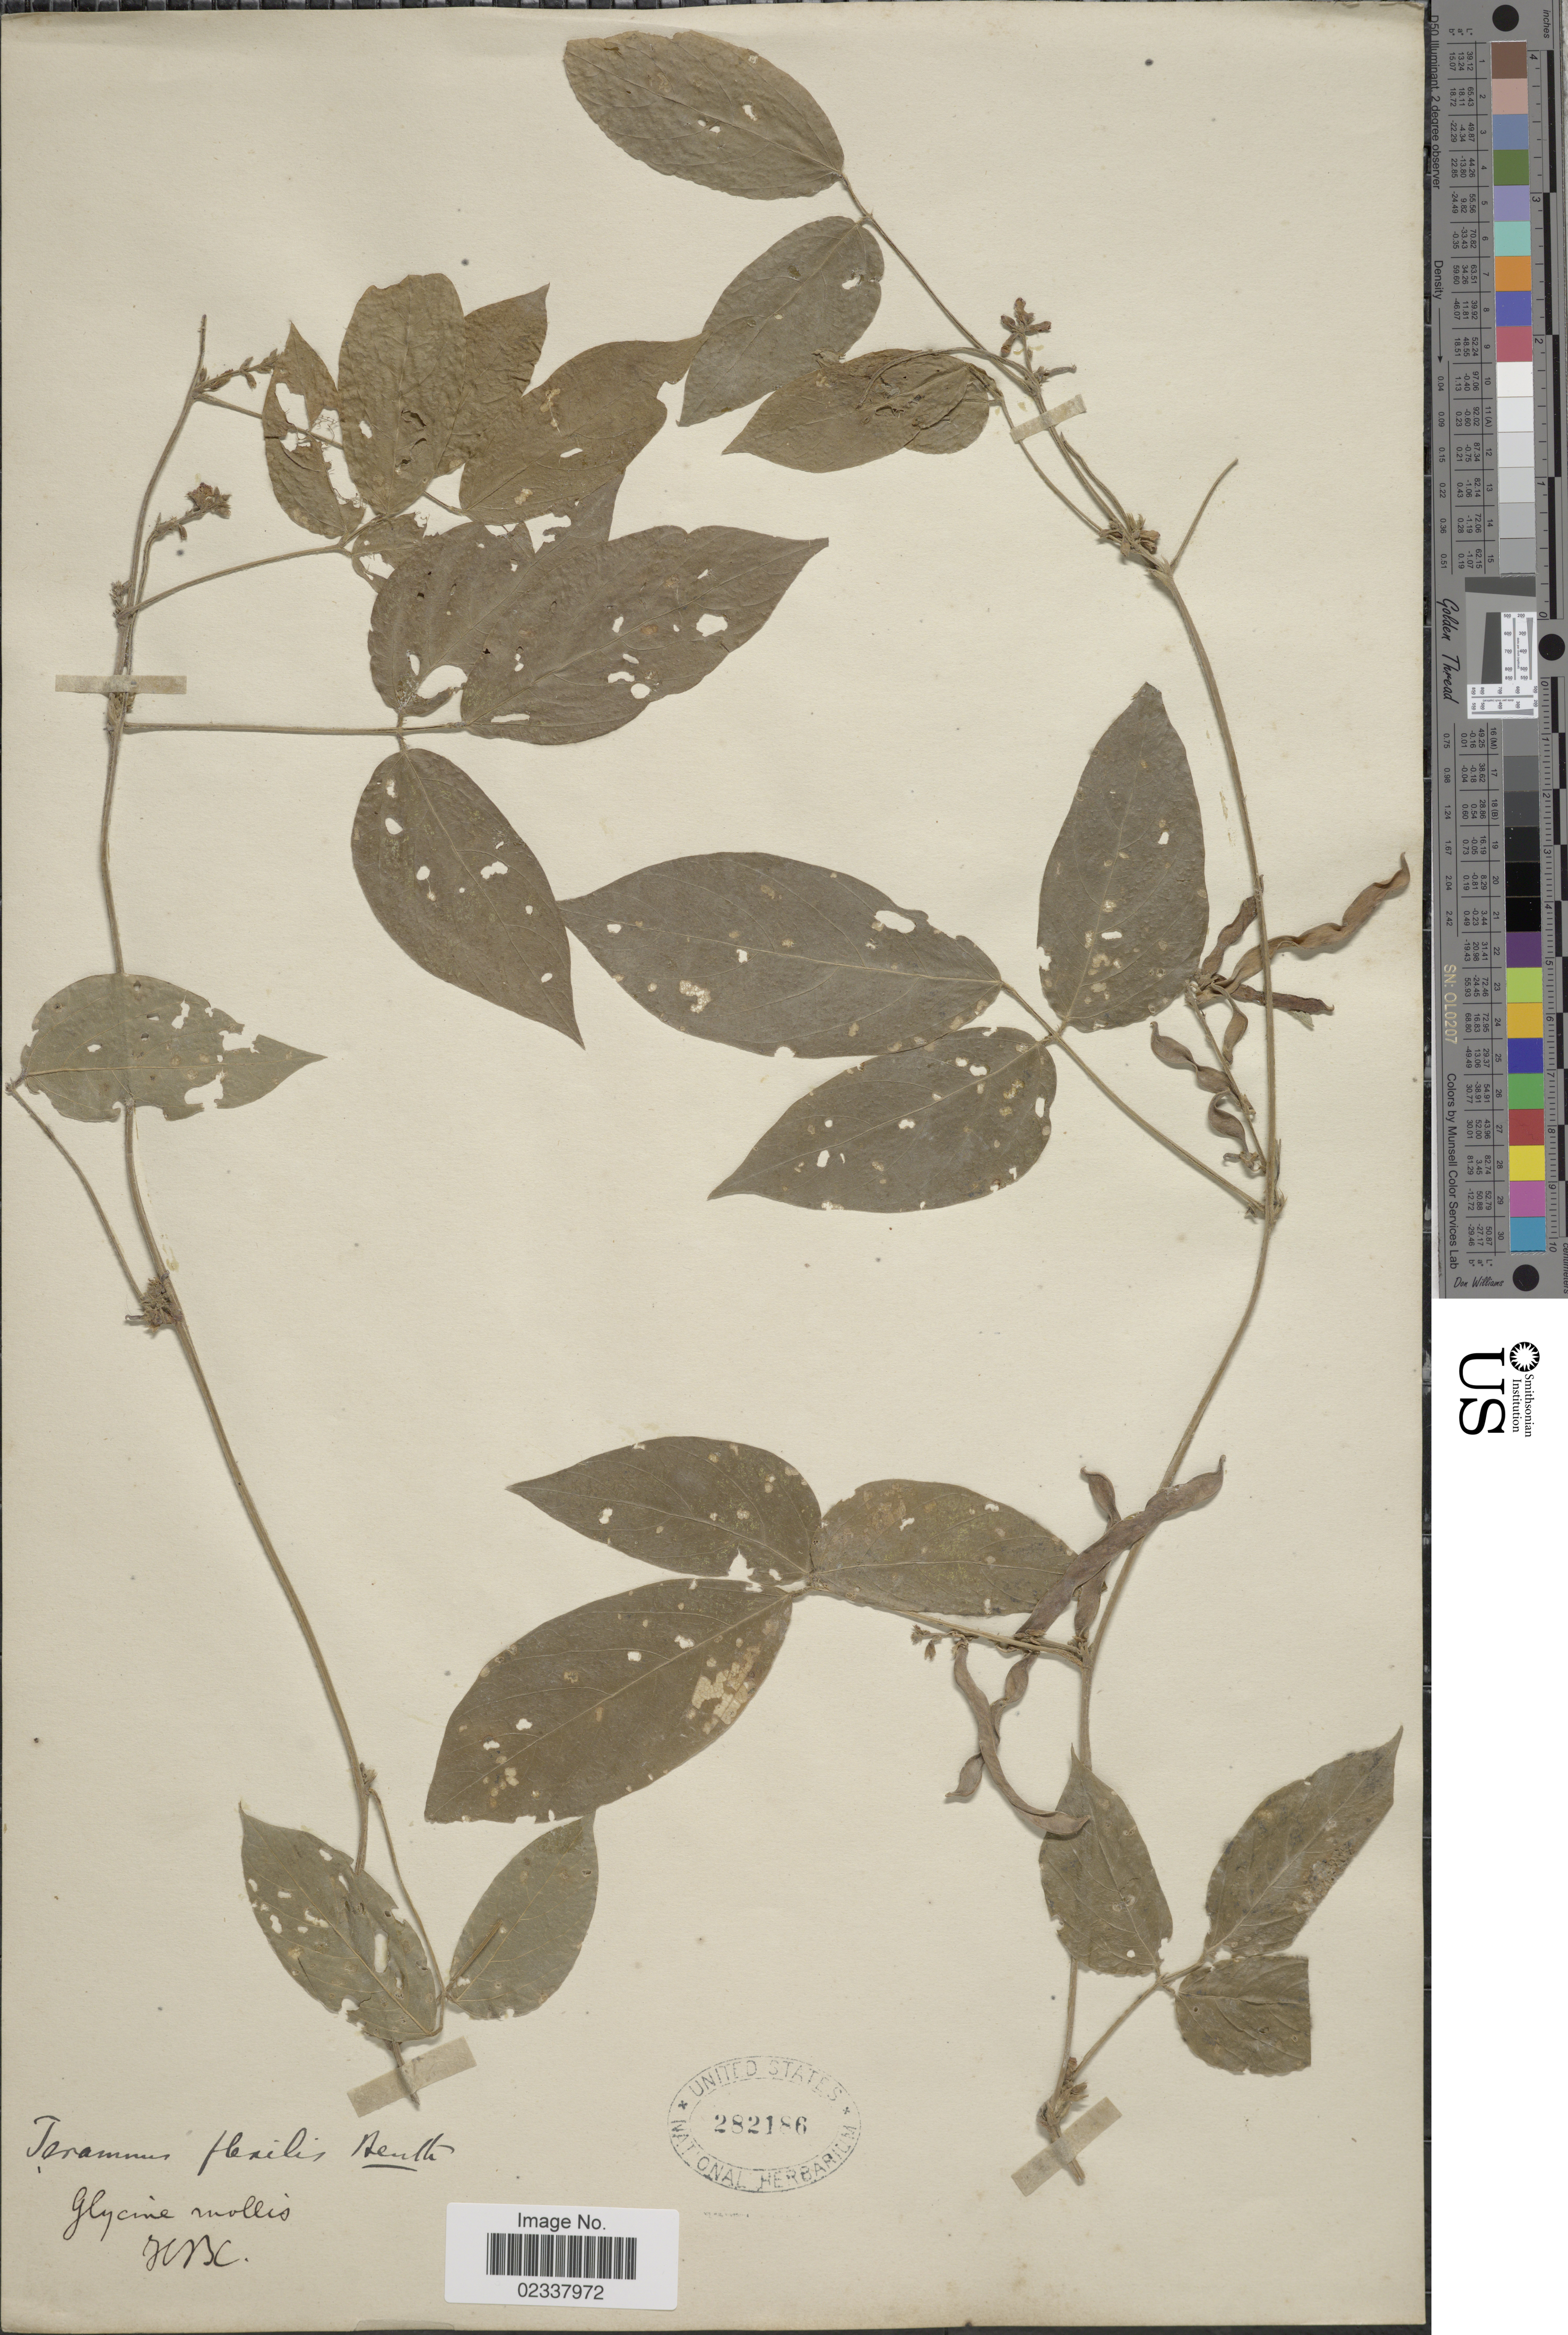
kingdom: Plantae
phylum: Tracheophyta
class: Magnoliopsida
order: Fabales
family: Fabaceae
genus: Teramnus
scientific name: Teramnus flexilis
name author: (Graham) Benth.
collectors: H. B. C.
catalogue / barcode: US 282186